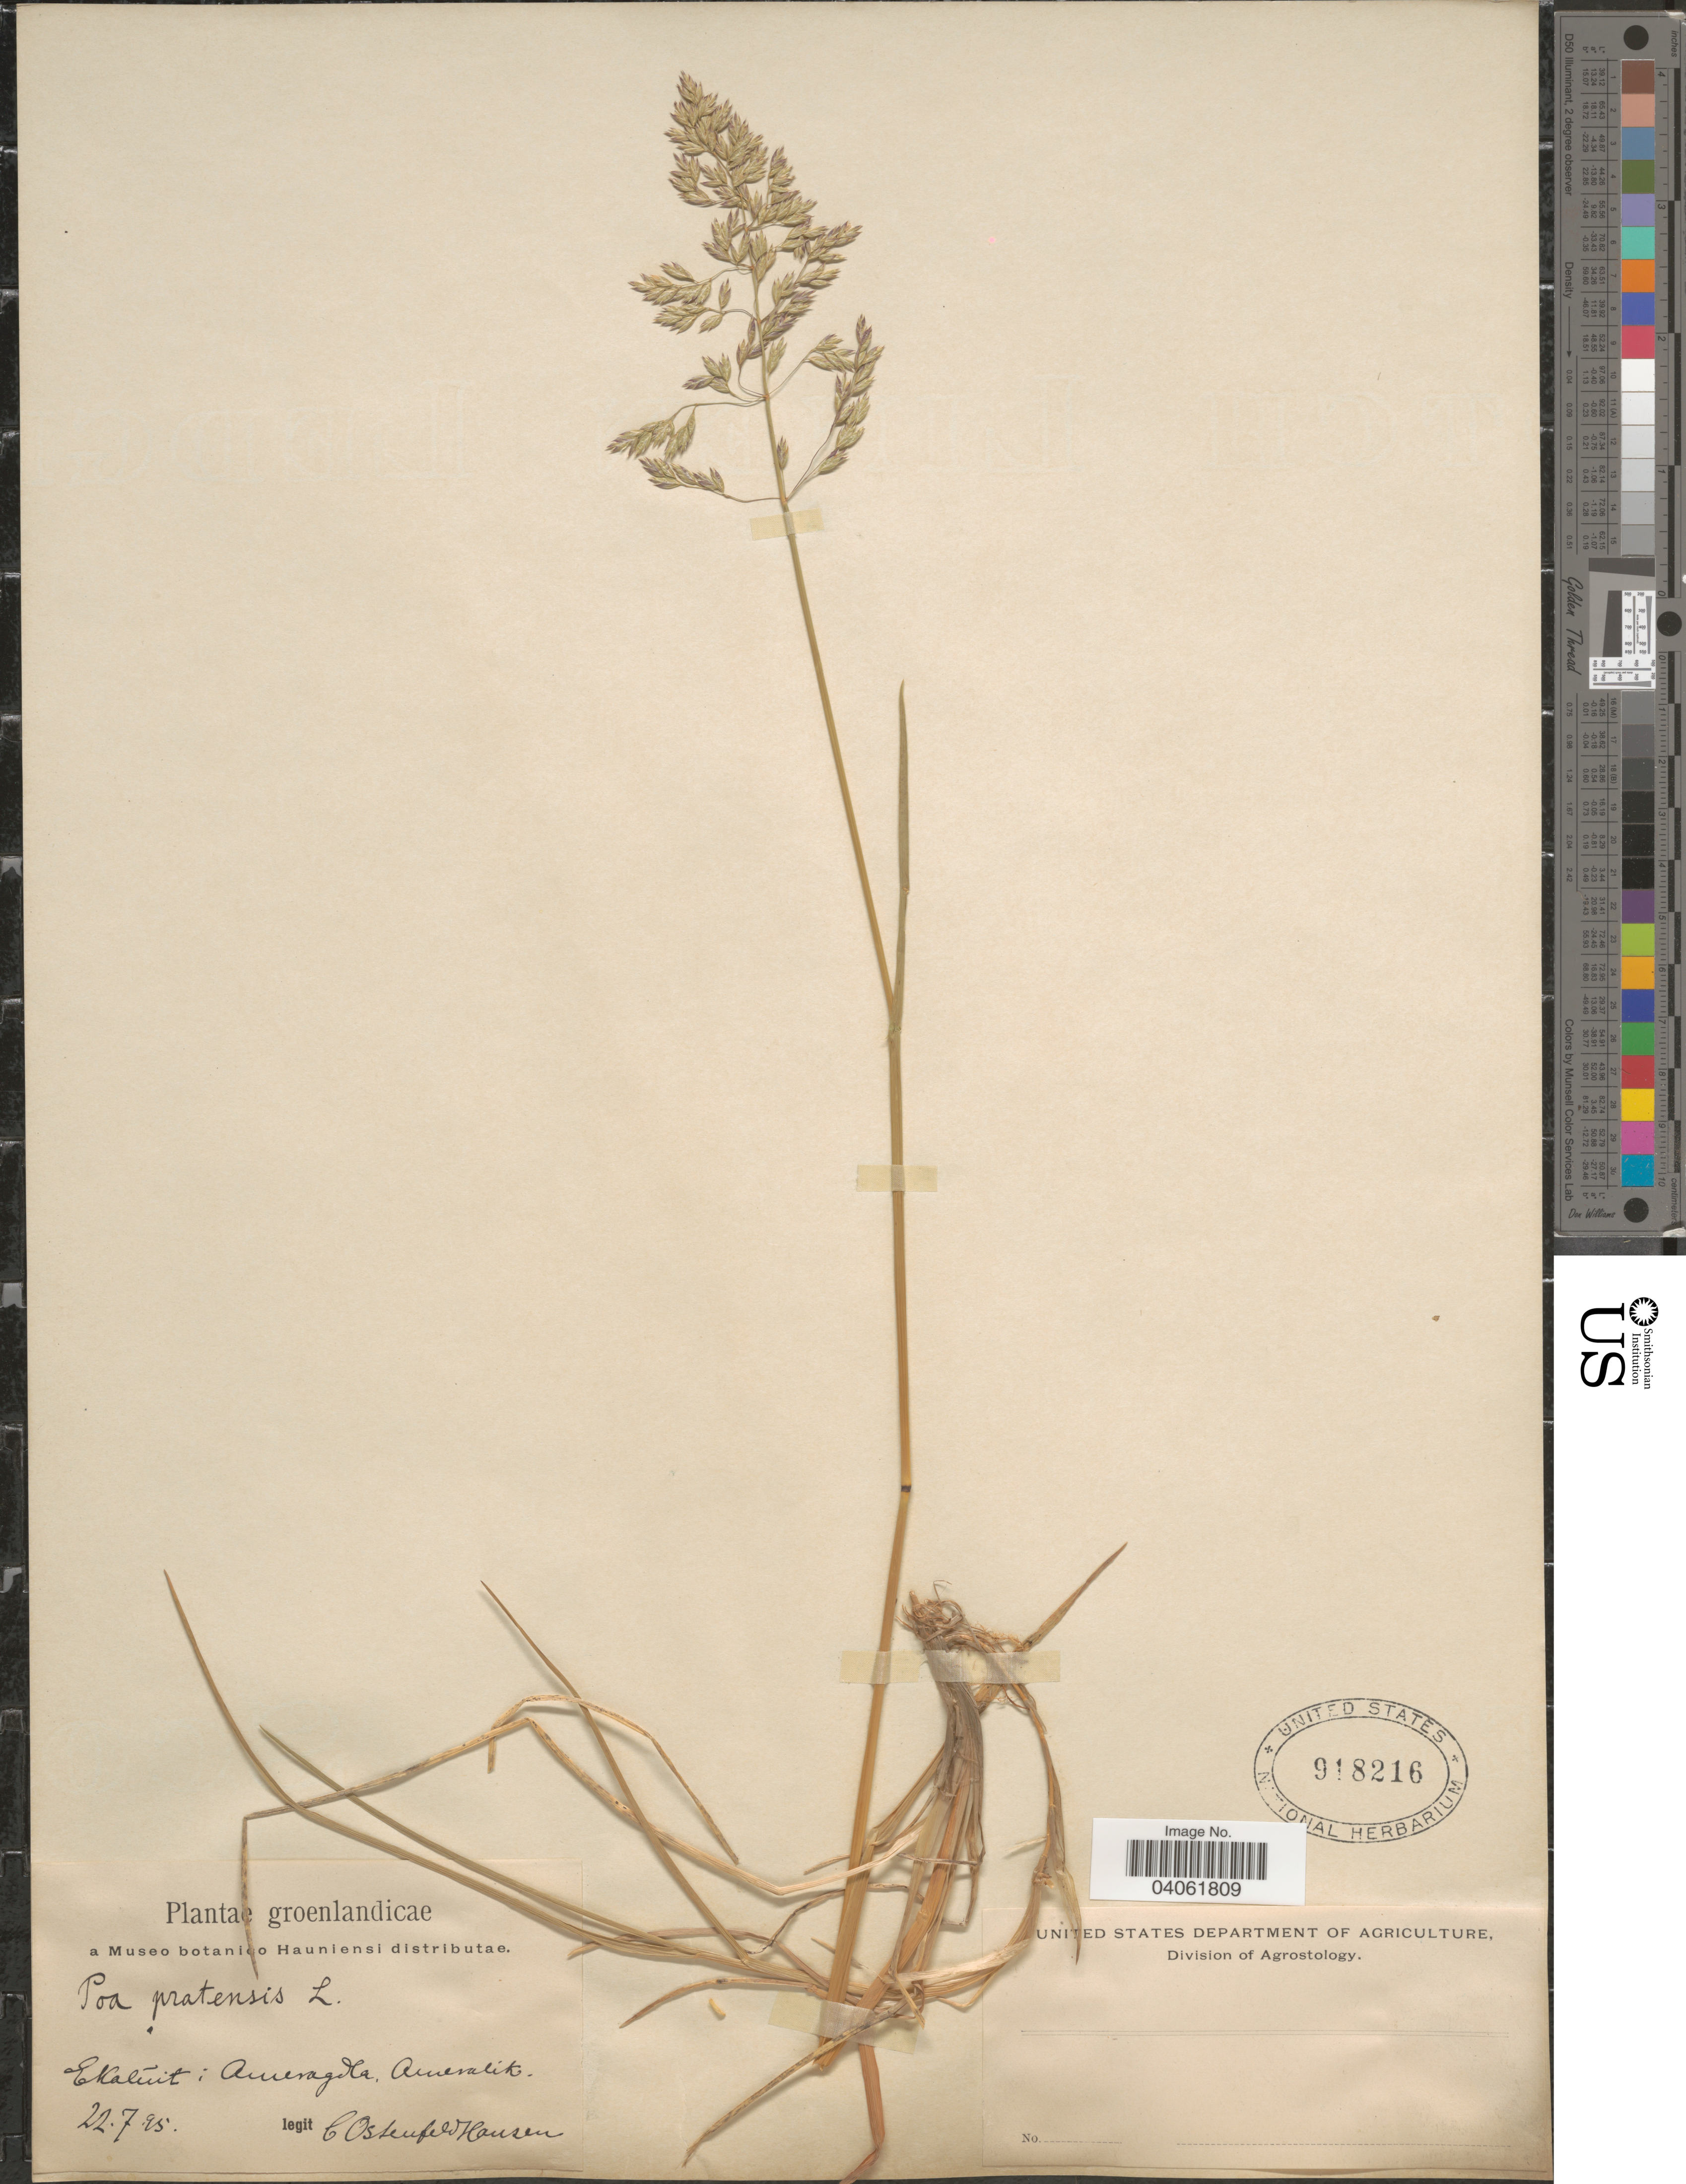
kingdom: Plantae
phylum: Tracheophyta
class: Liliopsida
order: Poales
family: Poaceae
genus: Poa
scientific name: Poa pratensis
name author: L.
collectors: C. Hansen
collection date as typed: Transcribed d/m/y: 22/7/25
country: Greenland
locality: Groenlandicae. Ekalūit: Ameragdla, Ameralik.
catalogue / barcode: US 918216